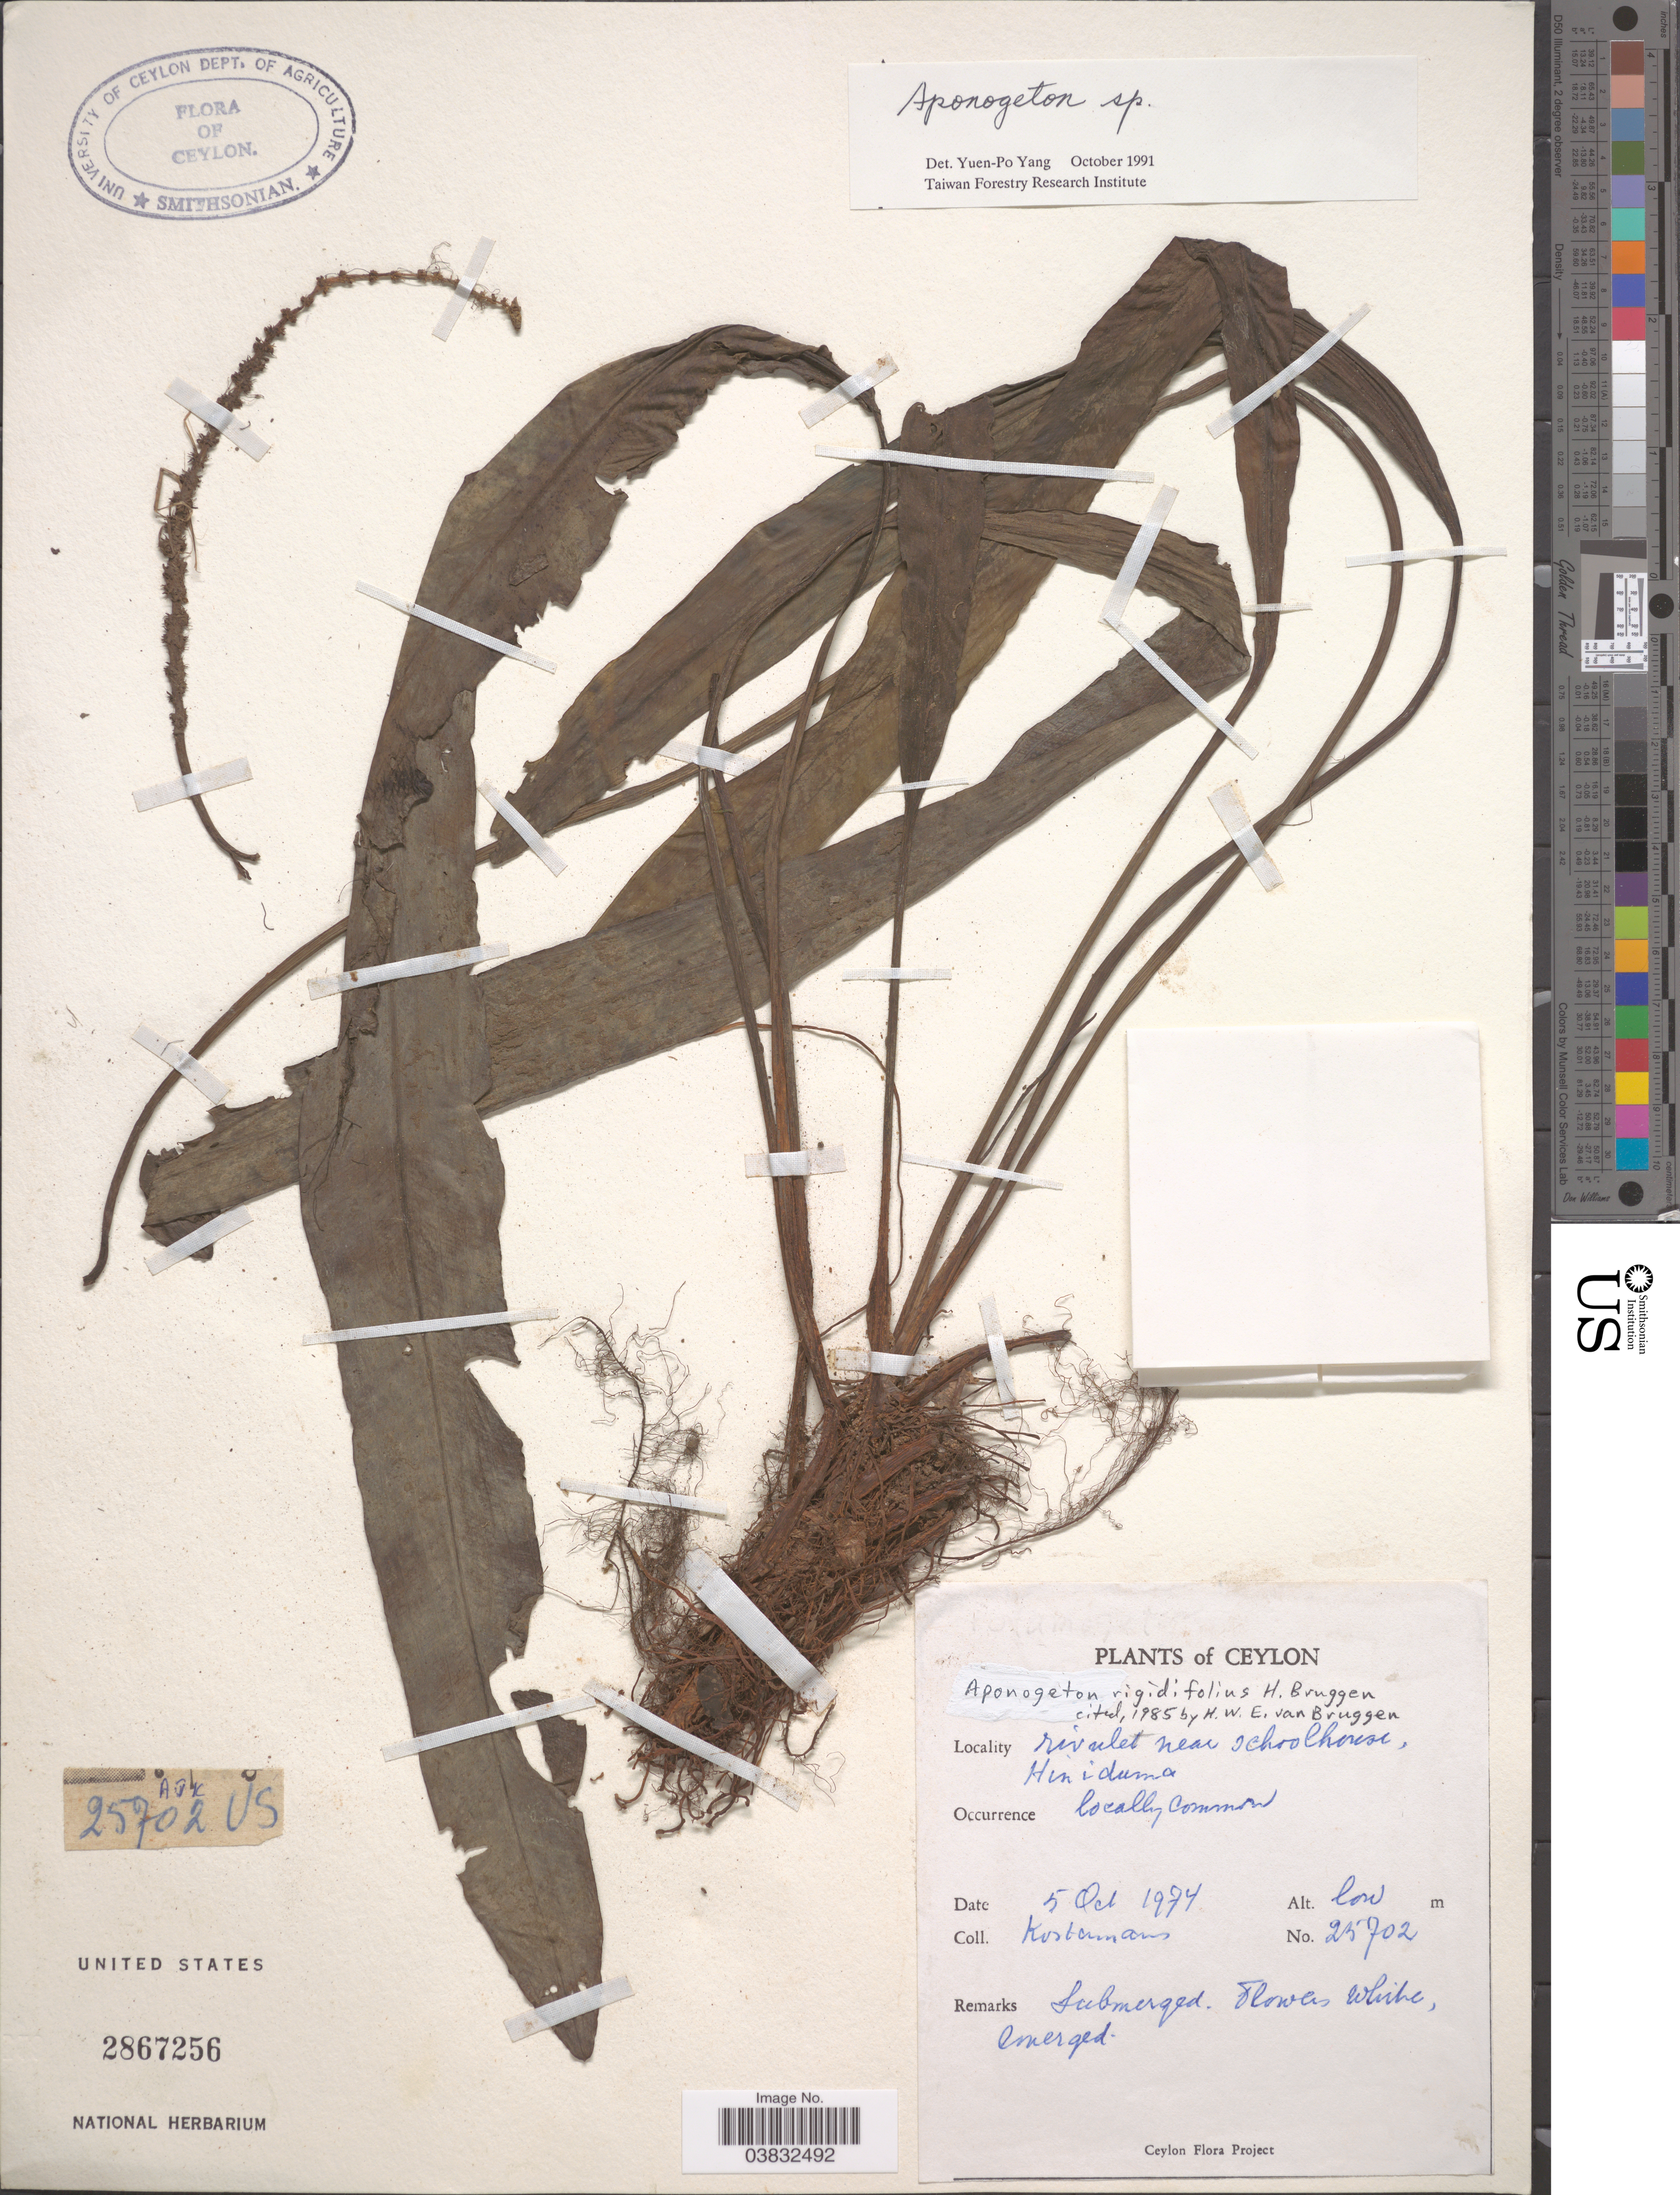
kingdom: Plantae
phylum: Tracheophyta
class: Liliopsida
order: Alismatales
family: Aponogetonaceae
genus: Aponogeton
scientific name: Aponogeton rigidifolius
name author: H. Bruggen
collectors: Kostermans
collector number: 25702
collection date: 1974-10-05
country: Sri Lanka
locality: Ceylon. Rivulet near schoolhouse, Hiniduma.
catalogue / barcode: US 2867256